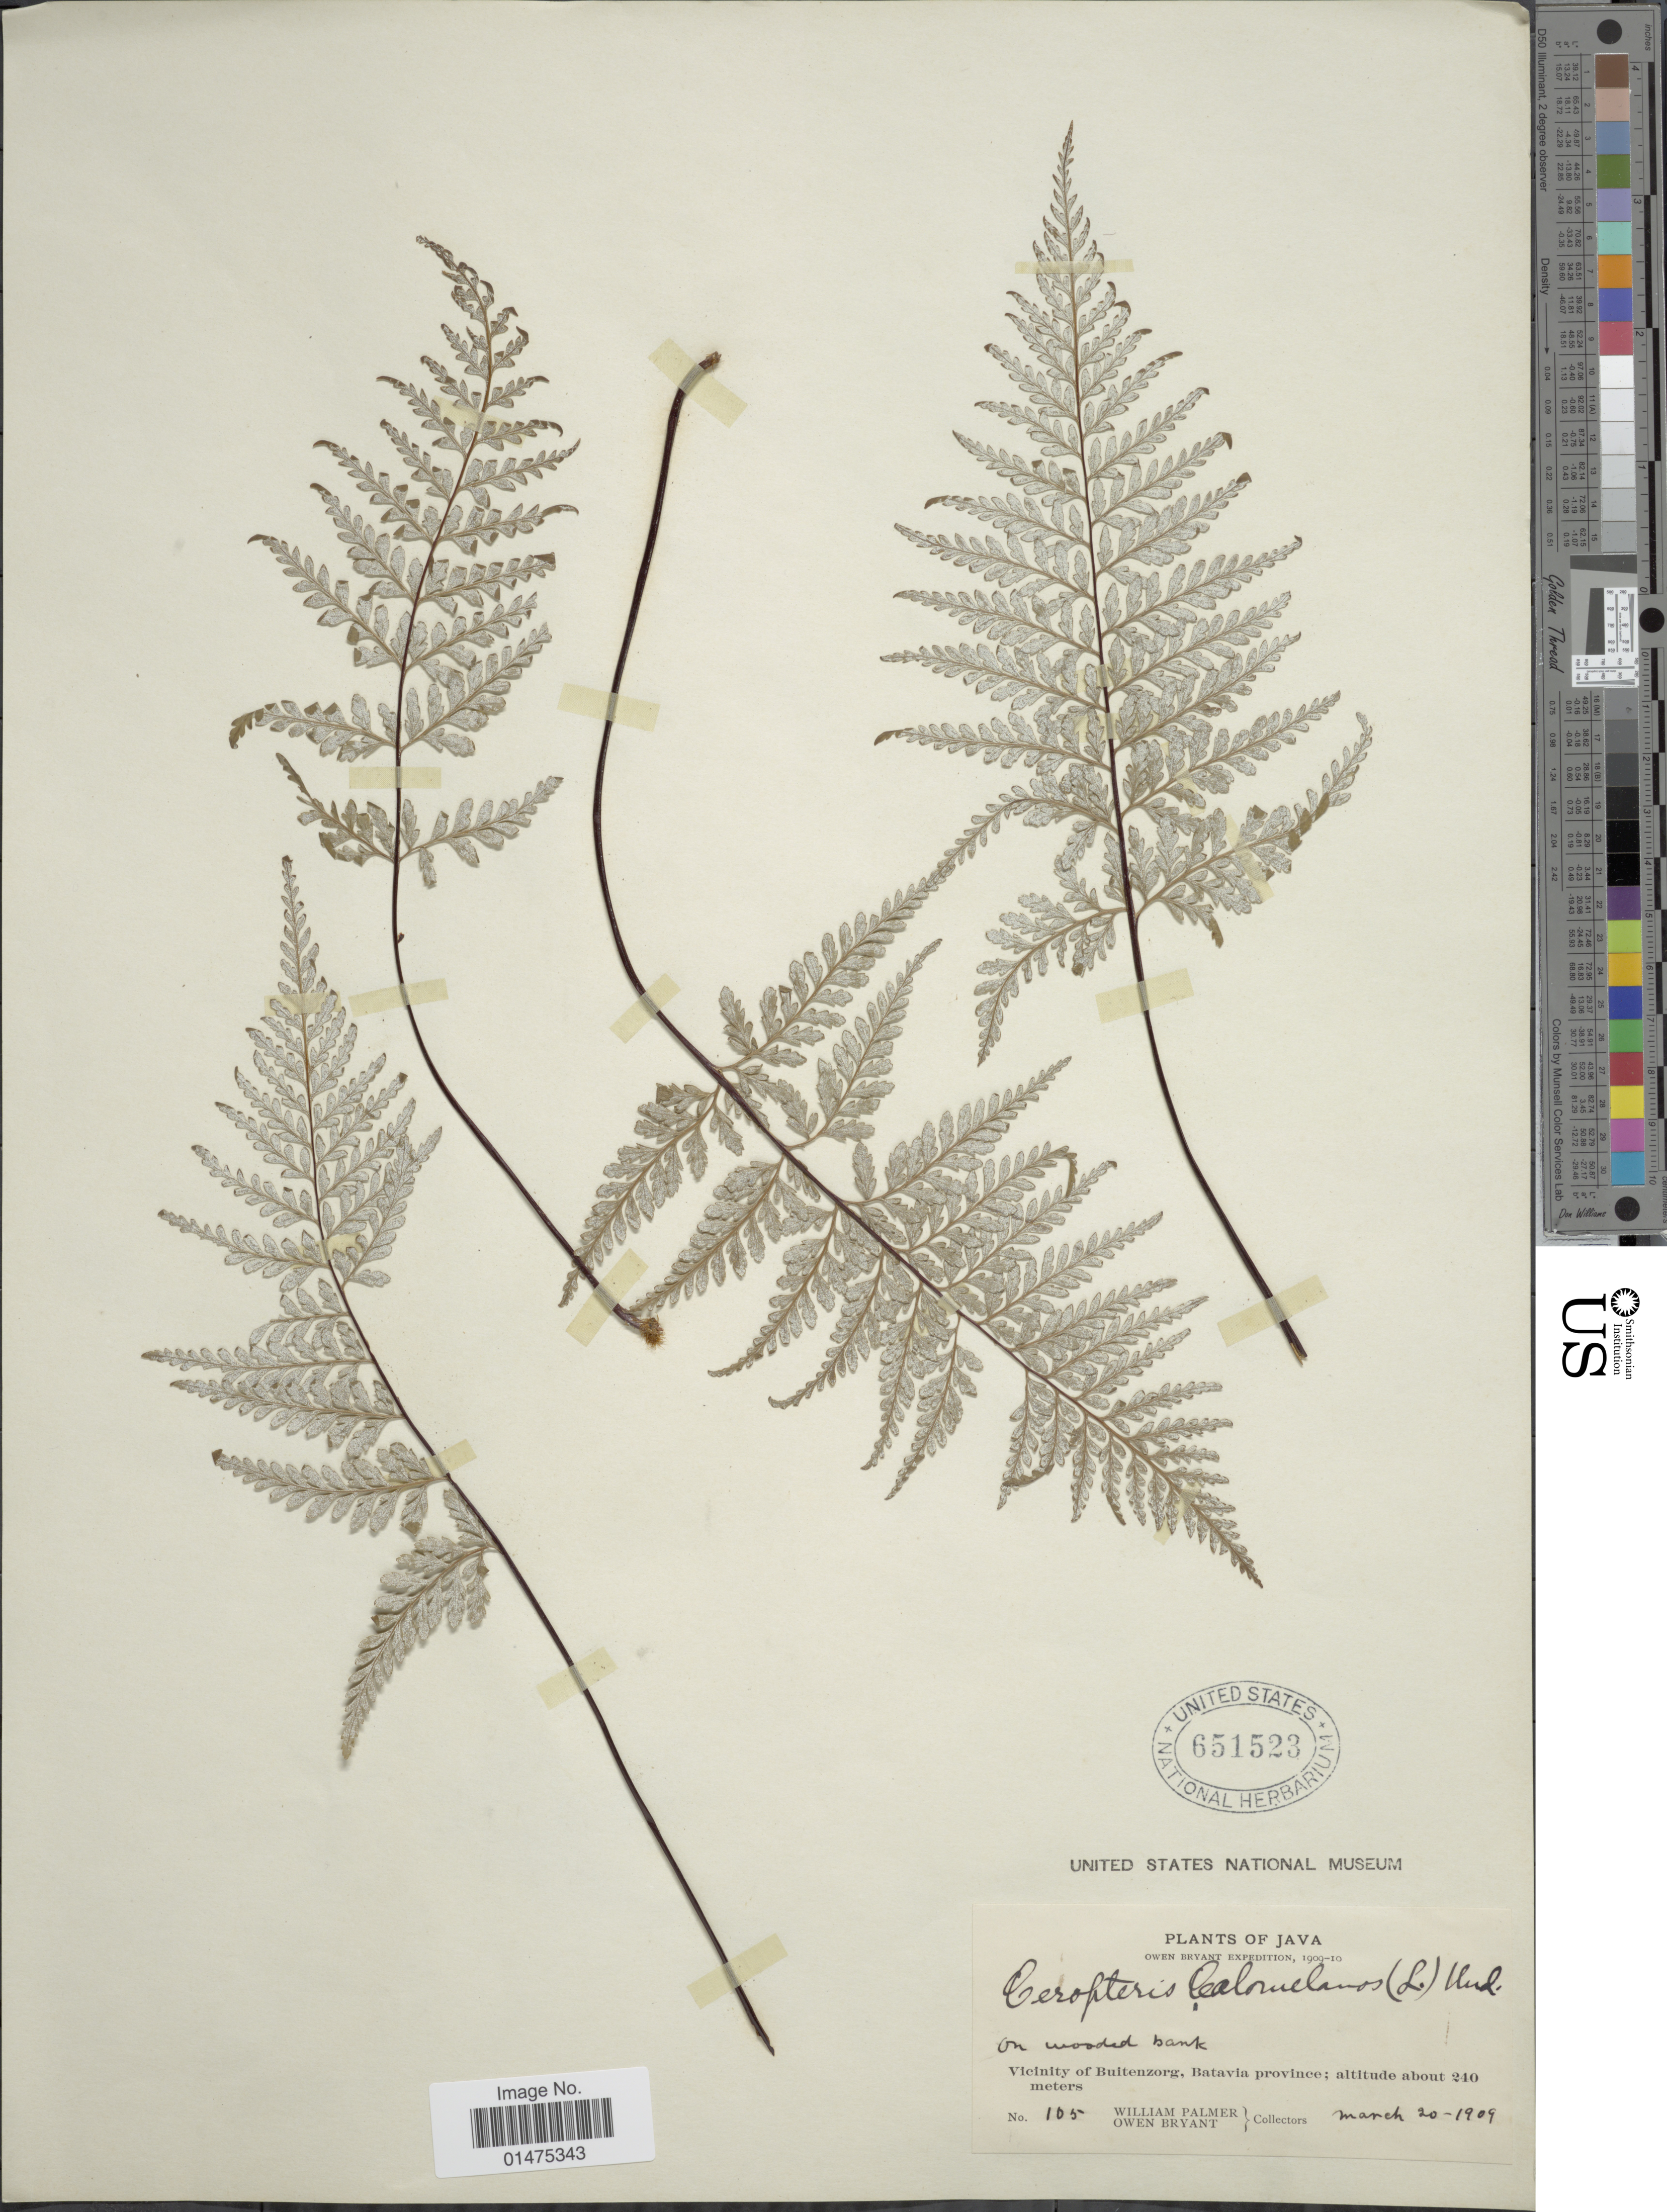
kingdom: Plantae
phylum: Tracheophyta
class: Polypodiopsida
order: Polypodiales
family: Pteridaceae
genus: Pityrogramma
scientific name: Pityrogramma calomelanos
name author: (L.) Link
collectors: W. Palmer & O. Bryant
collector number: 105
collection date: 1909-03-20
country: Indonesia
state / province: Java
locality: Vicinity of Buitenzorg, Batavia Province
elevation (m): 240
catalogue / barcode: US 651623